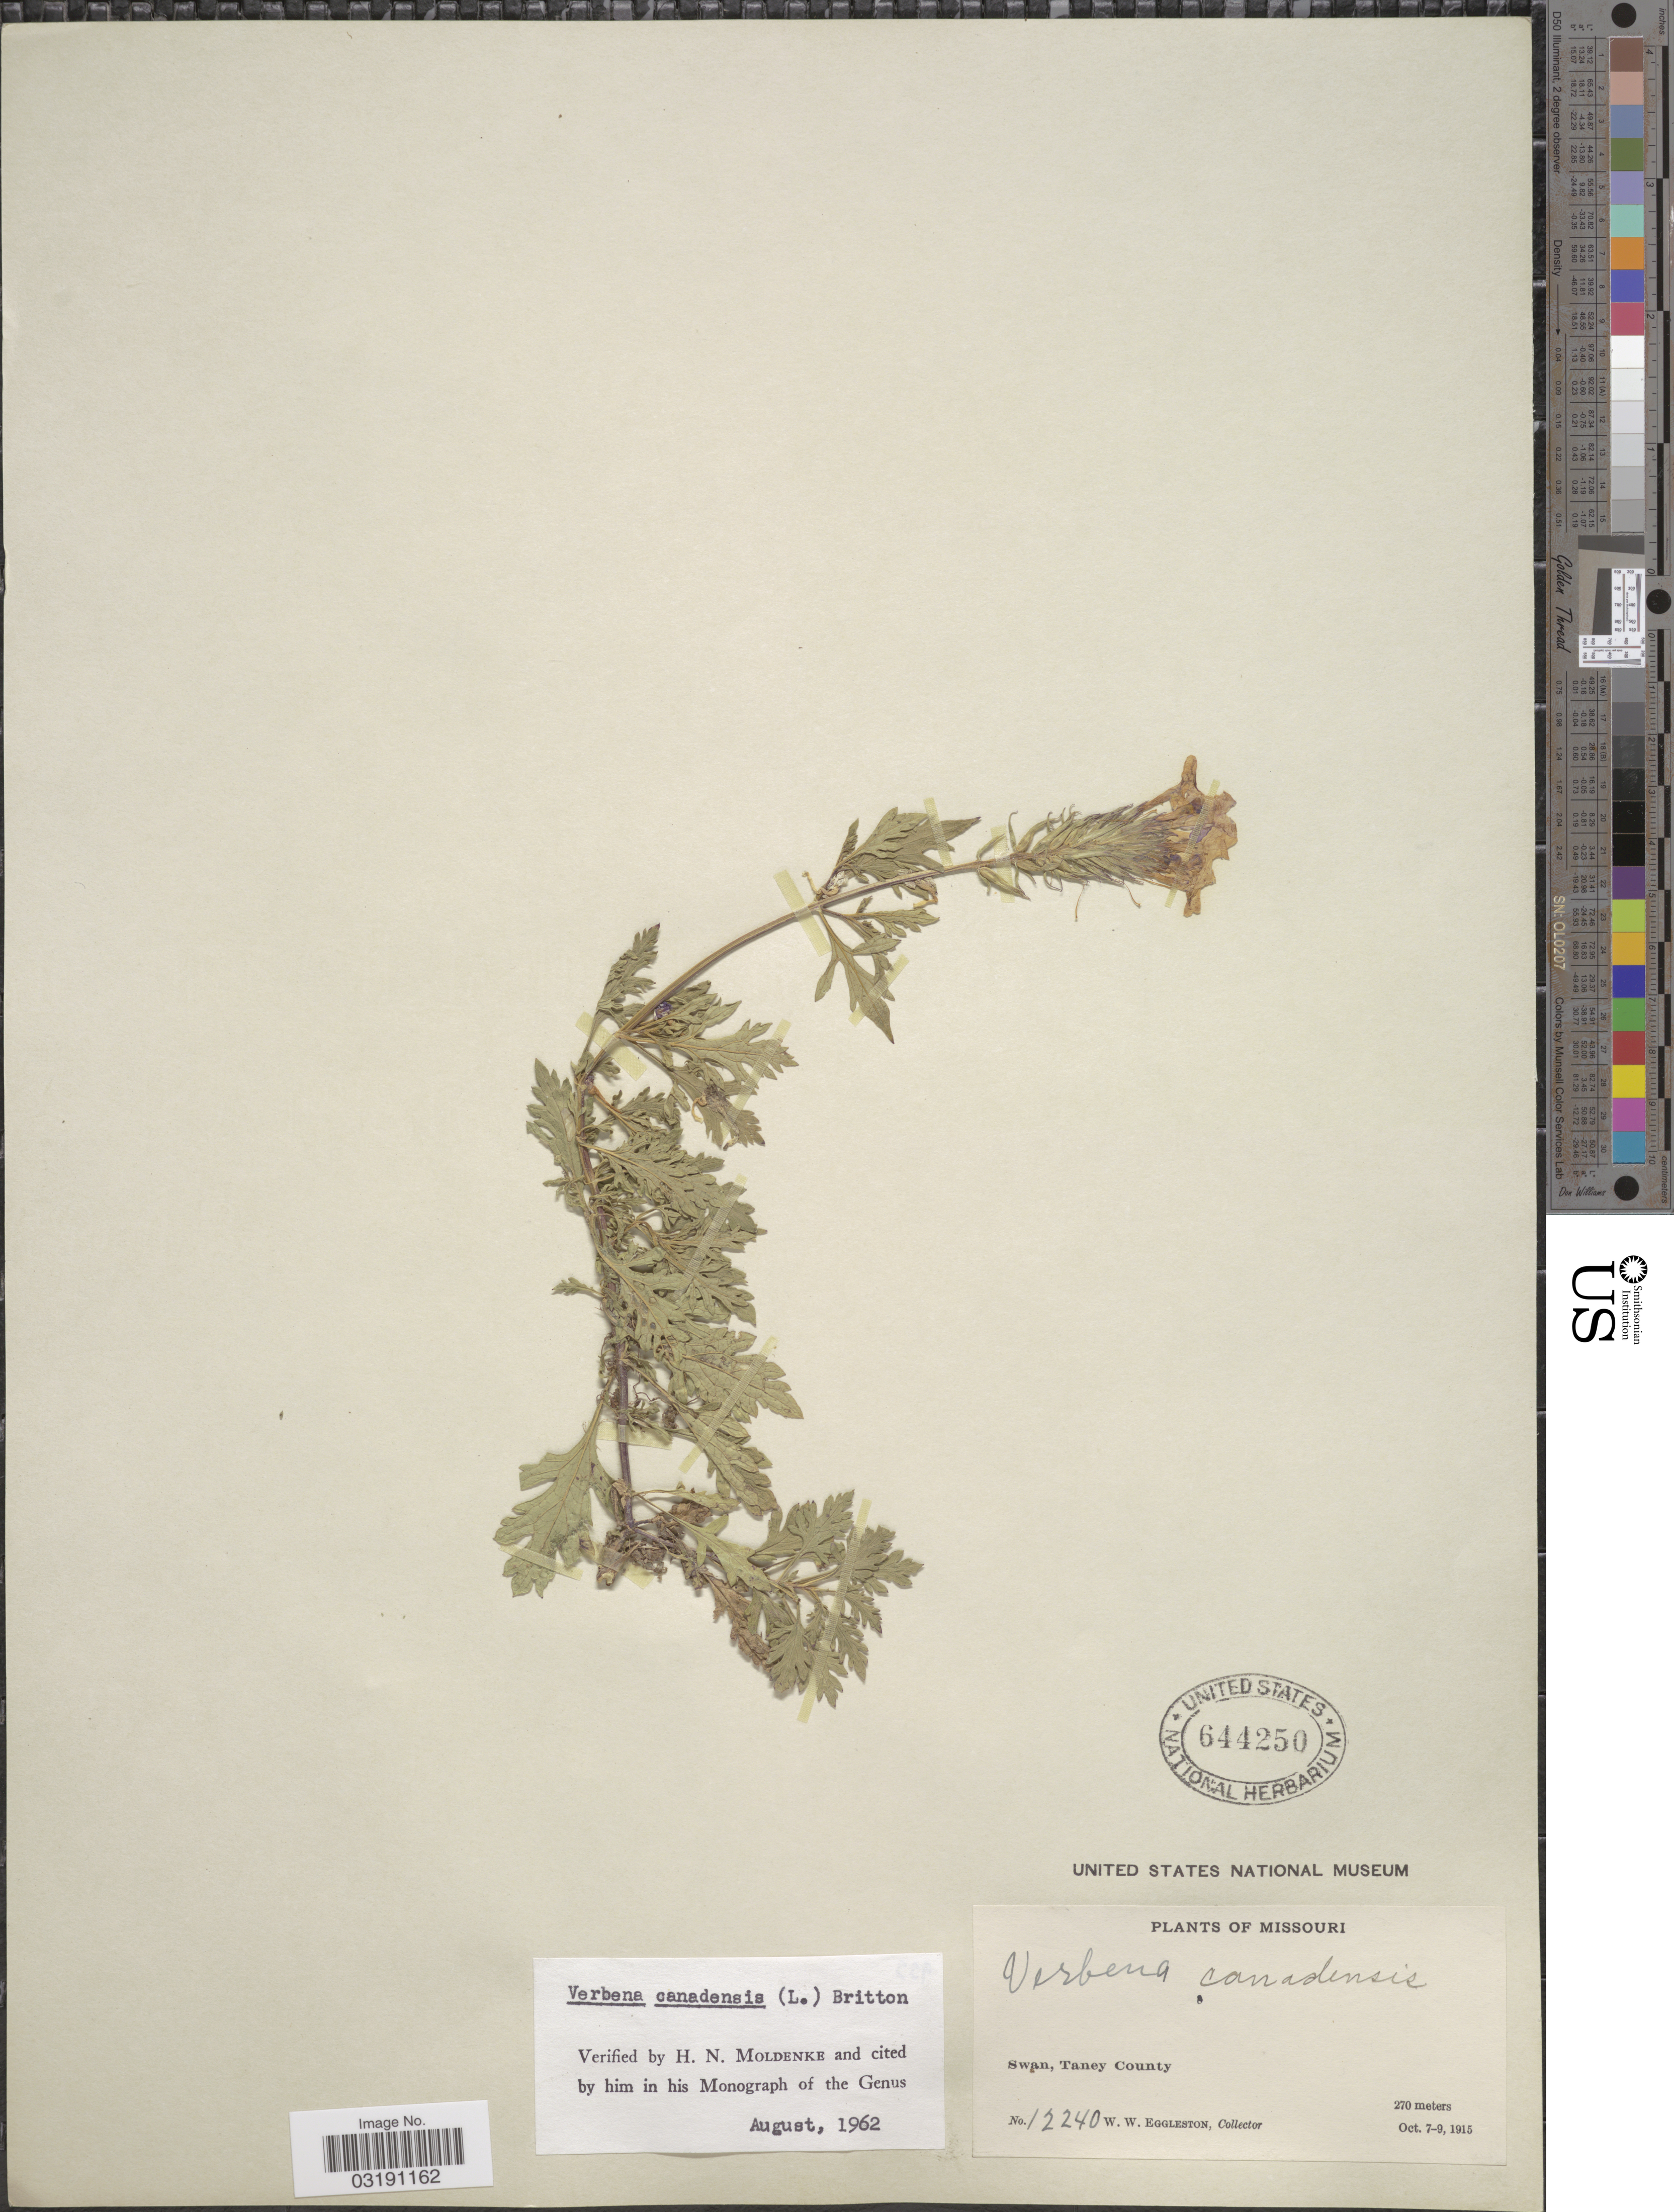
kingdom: Plantae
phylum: Tracheophyta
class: Magnoliopsida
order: Lamiales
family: Verbenaceae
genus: Verbena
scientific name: Verbena canadensis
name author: (L.) Britton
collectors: W. W. Eggleston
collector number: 12240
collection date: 1915-10-07/1915-10-09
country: United States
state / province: Missouri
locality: Swan, Taney County.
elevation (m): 270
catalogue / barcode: US 644250